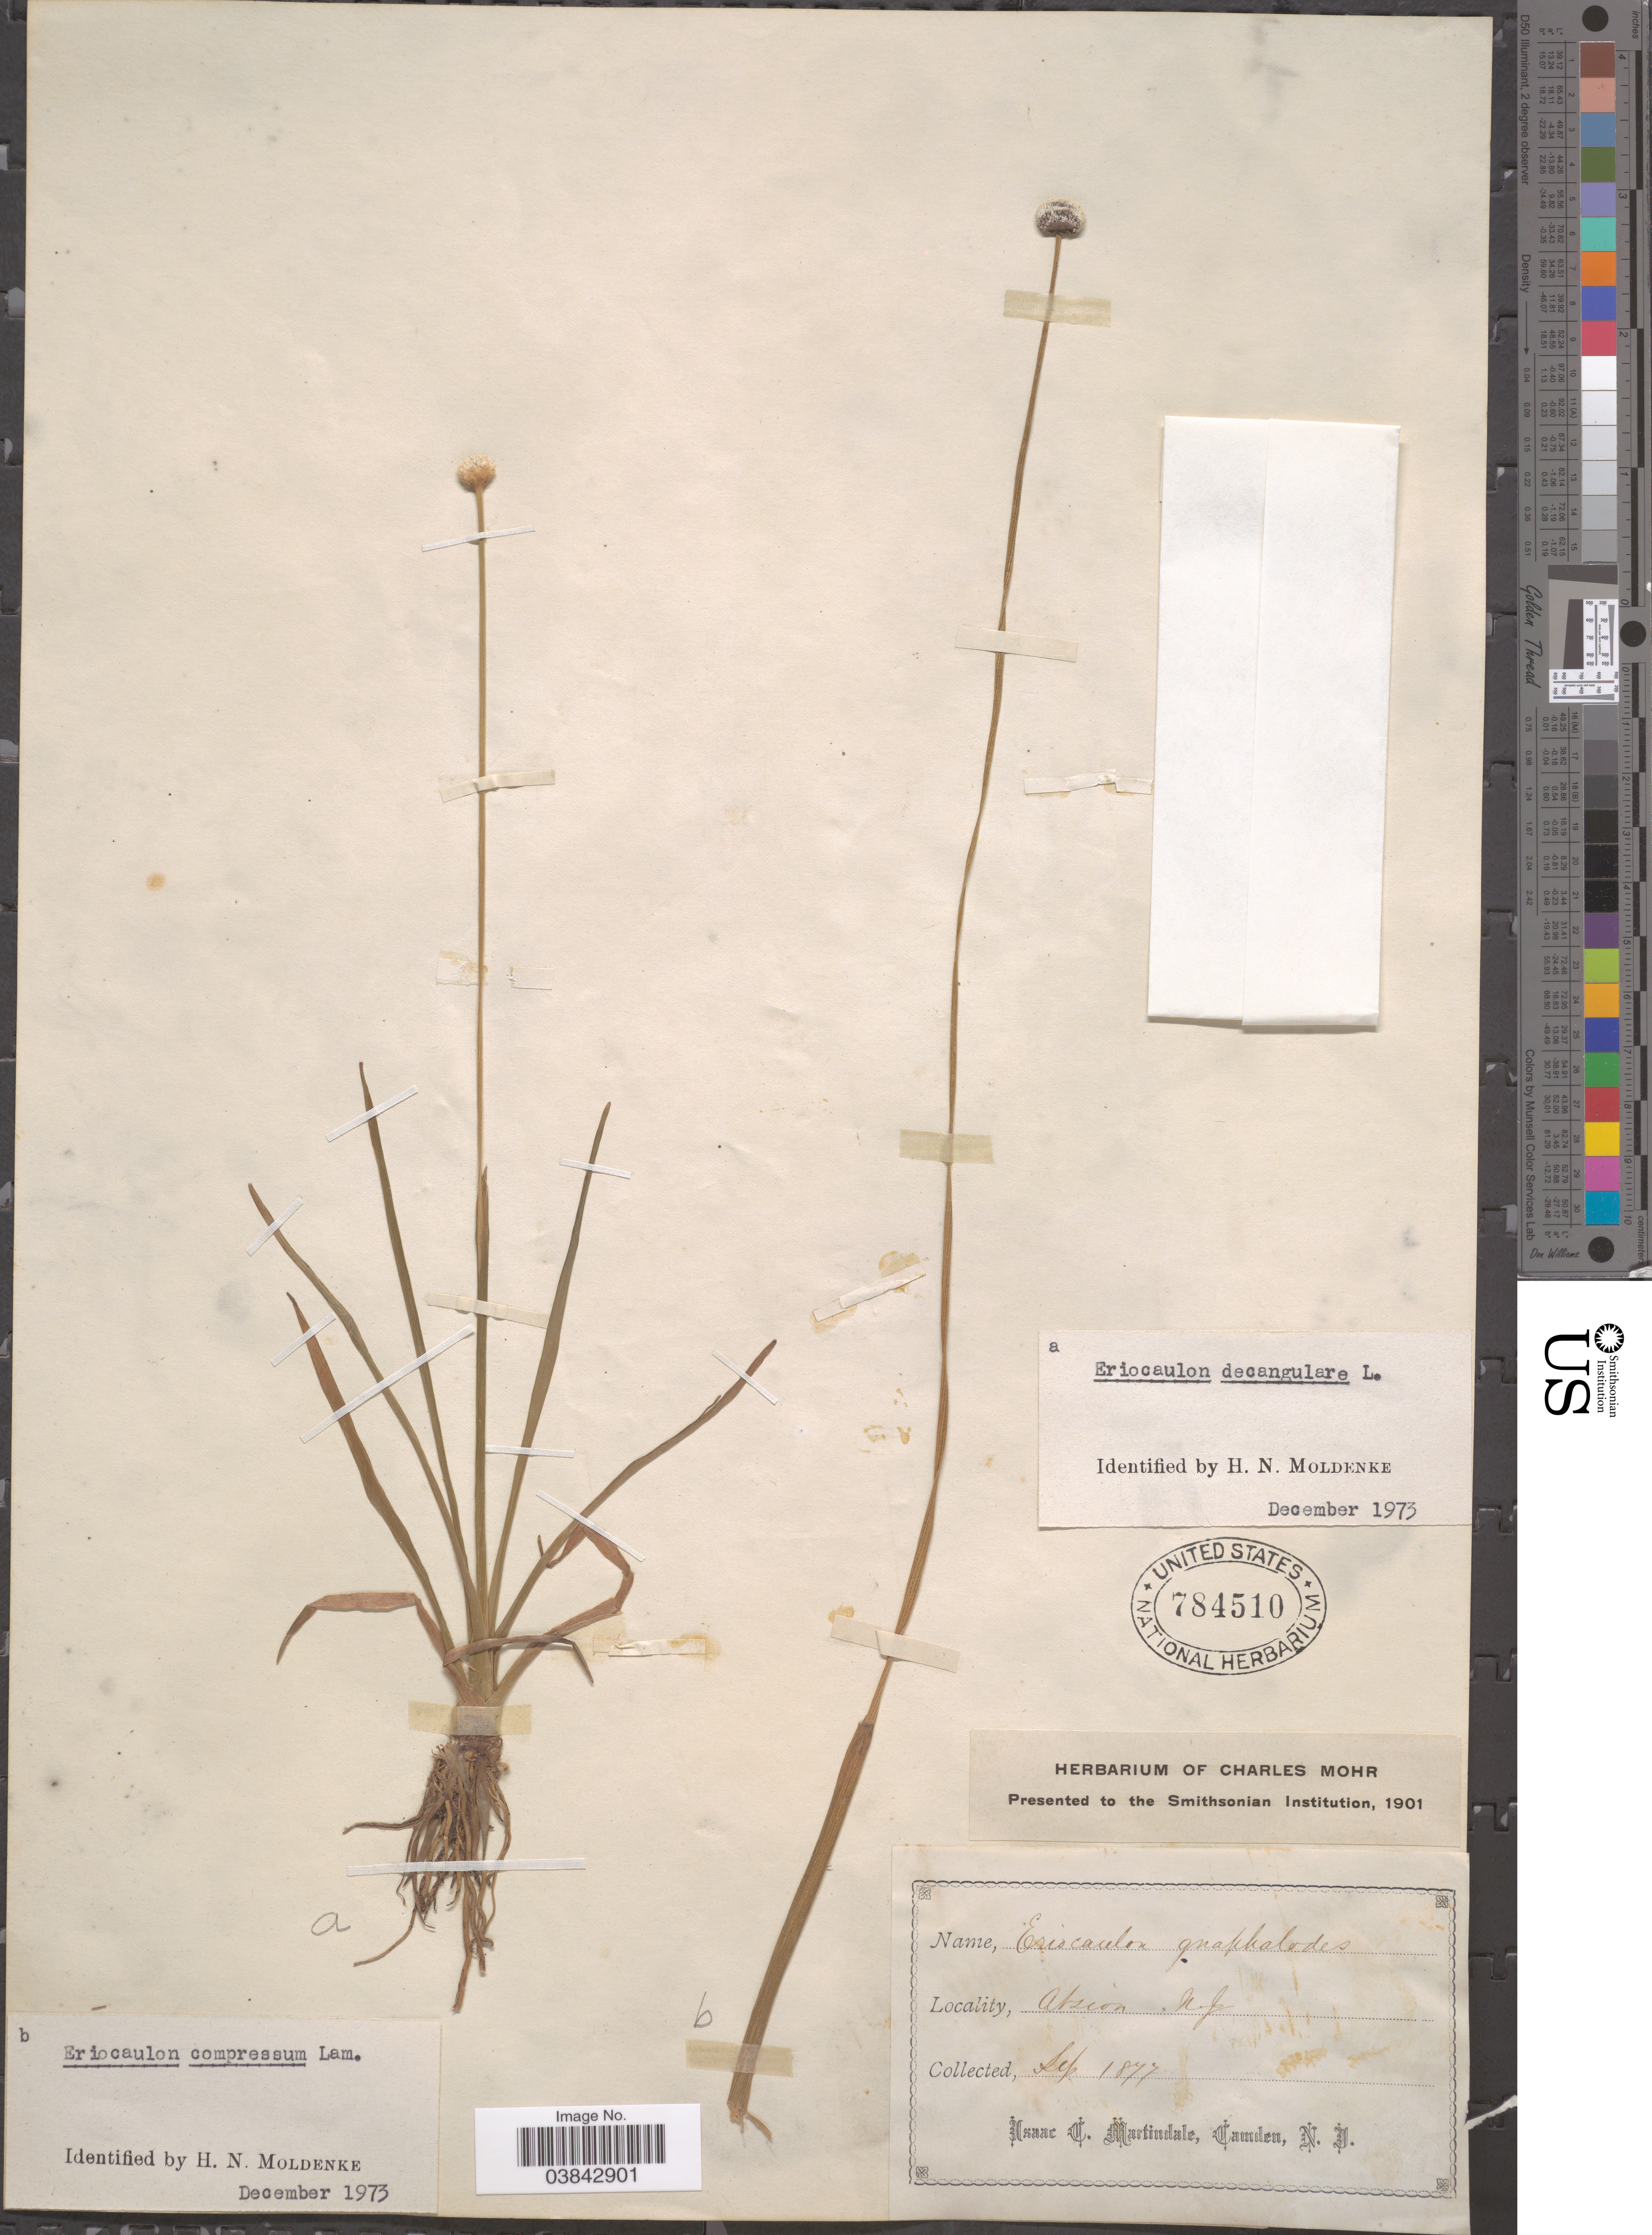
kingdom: Plantae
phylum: Tracheophyta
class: Liliopsida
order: Poales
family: Eriocaulaceae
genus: Eriocaulon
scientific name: Eriocaulon compressum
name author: Lam.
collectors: I. C. Martindale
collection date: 1877-09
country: United States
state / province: New Jersey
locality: Atsion.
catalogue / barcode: US 784510